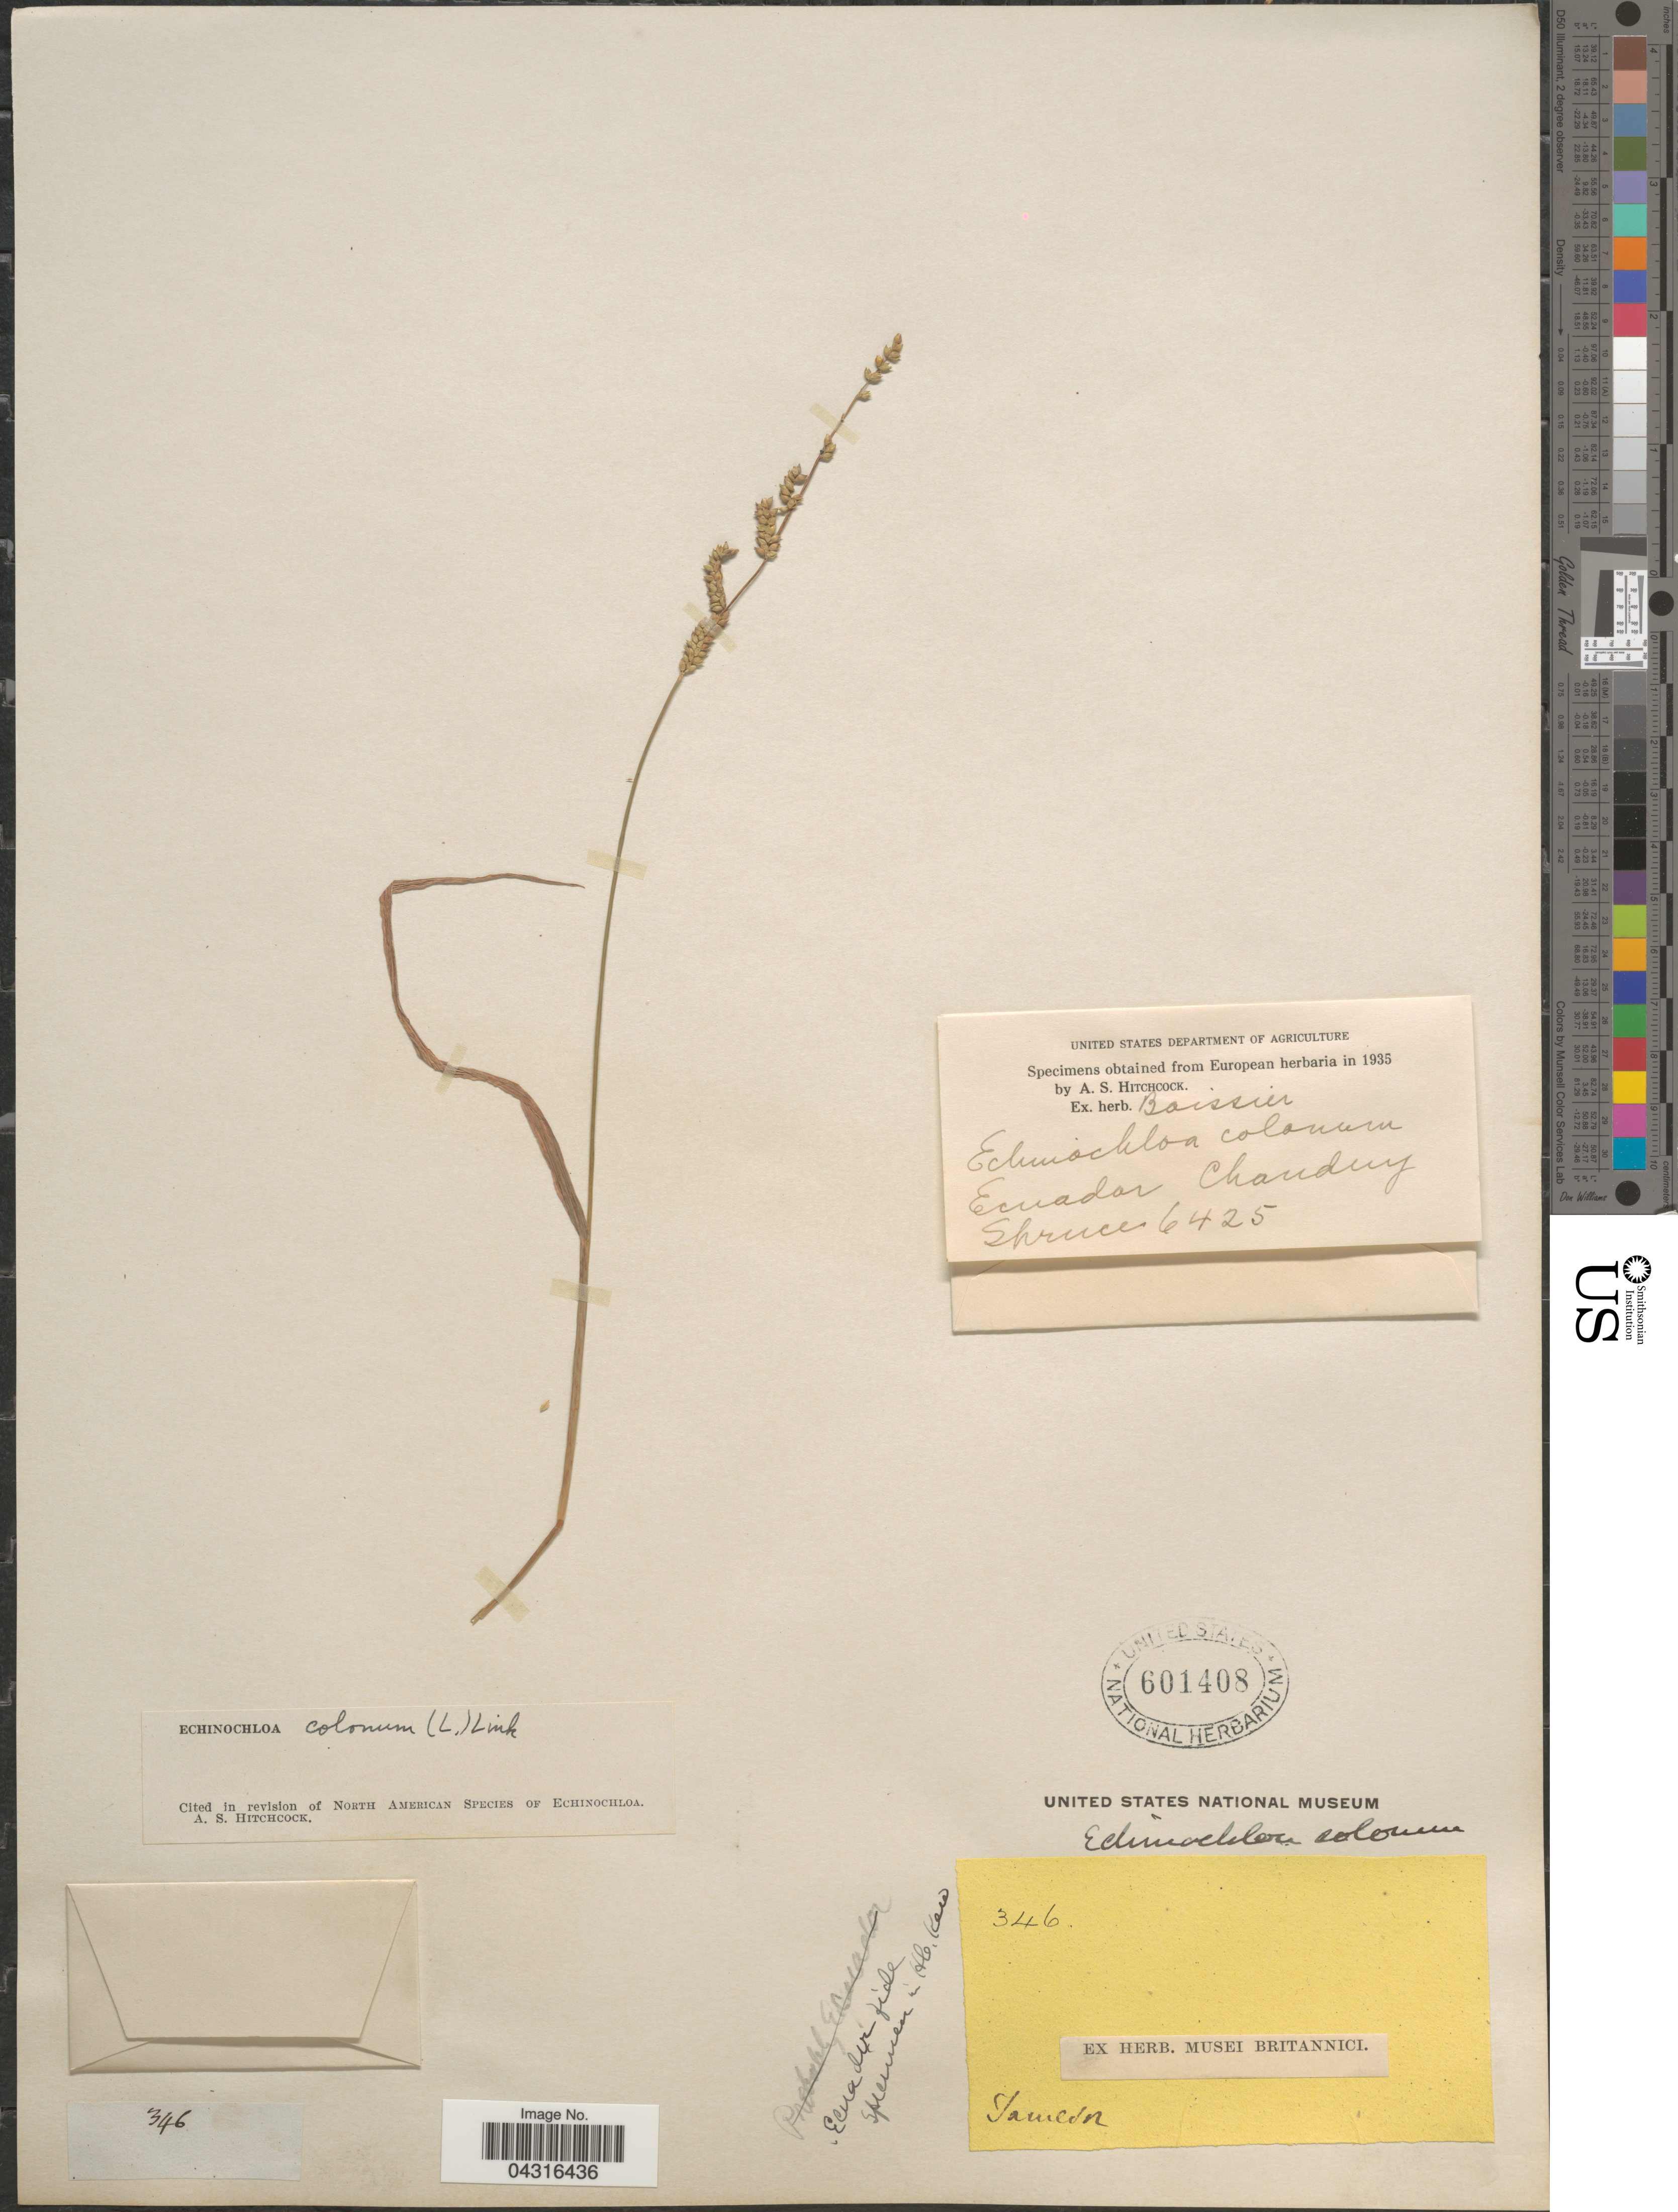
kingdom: Plantae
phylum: Tracheophyta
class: Liliopsida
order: Poales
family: Poaceae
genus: Echinochloa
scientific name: Echinochloa colona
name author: (L.) Link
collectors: -. Spruce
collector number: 6425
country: Ecuador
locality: Chanduy.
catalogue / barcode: US 601408